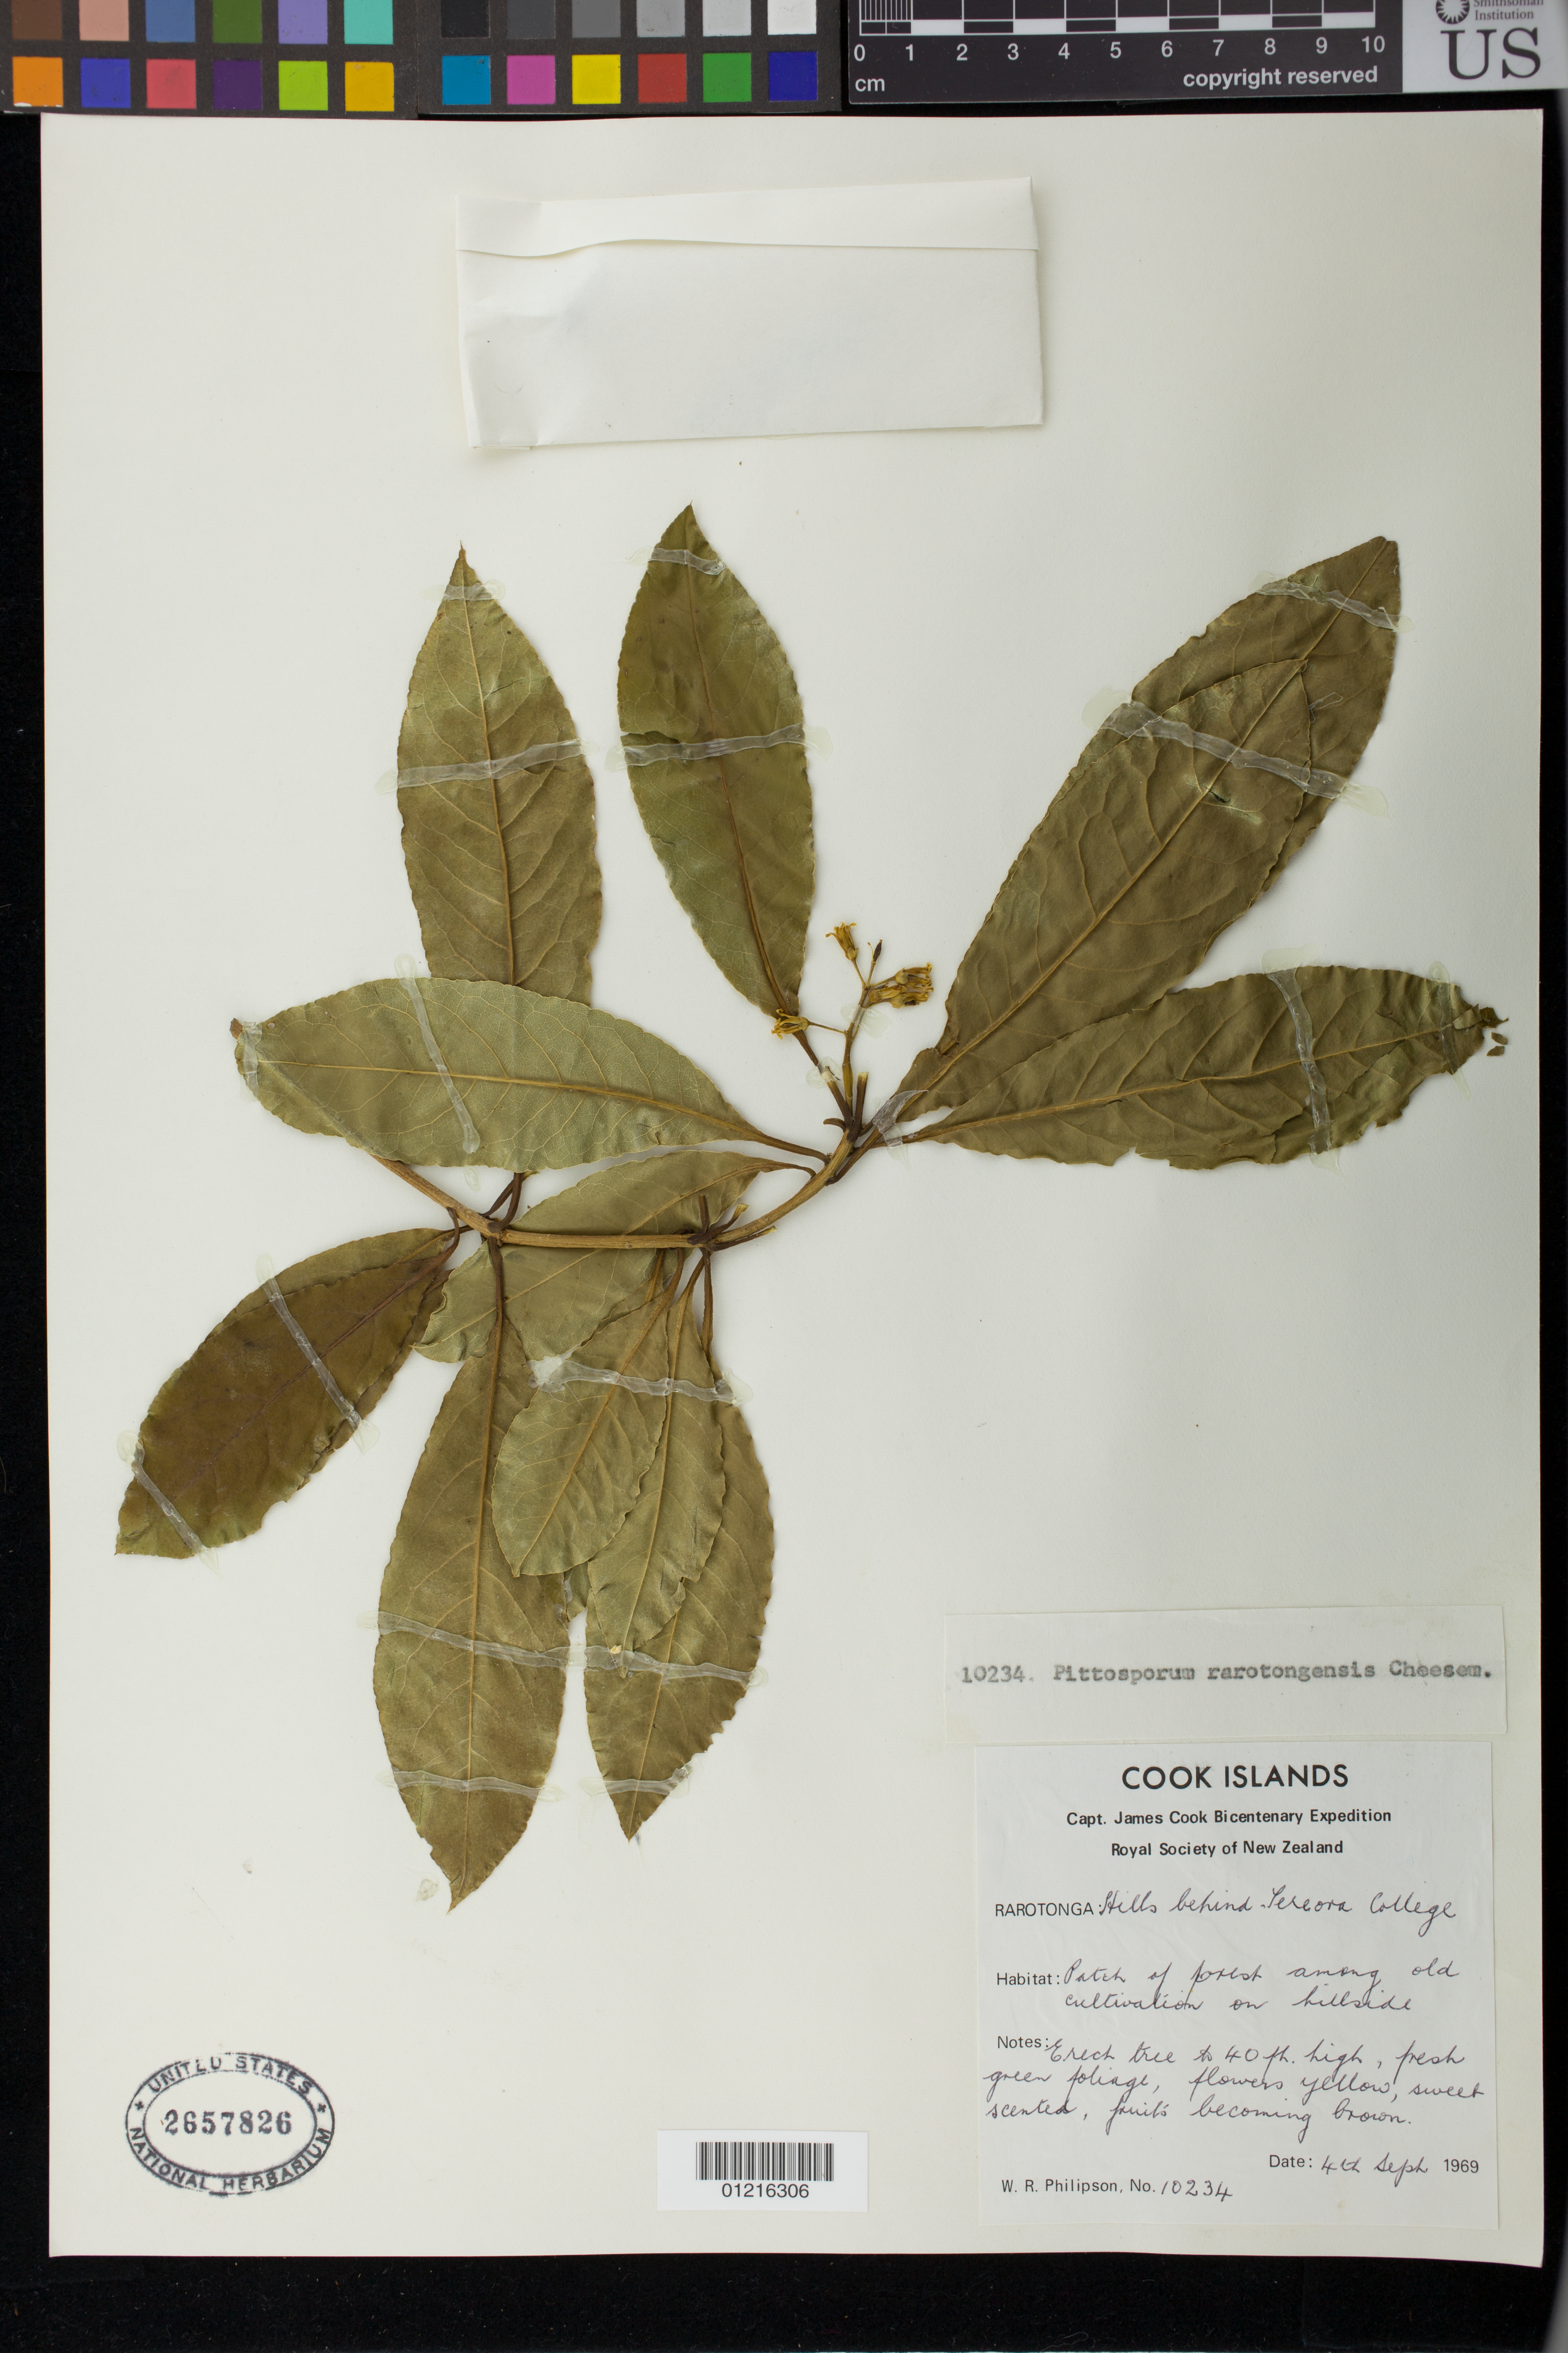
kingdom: Plantae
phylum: Tracheophyta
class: Magnoliopsida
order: Apiales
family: Pittosporaceae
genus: Pittosporum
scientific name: Pittosporum rarotongensis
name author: Cheesman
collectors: W. R. Philipson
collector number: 10234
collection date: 1969-09-04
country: Cook Islands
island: Rarotonga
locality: Old cultivation on hillside behind Sereona College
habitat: Patch of forest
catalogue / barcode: US 2657826